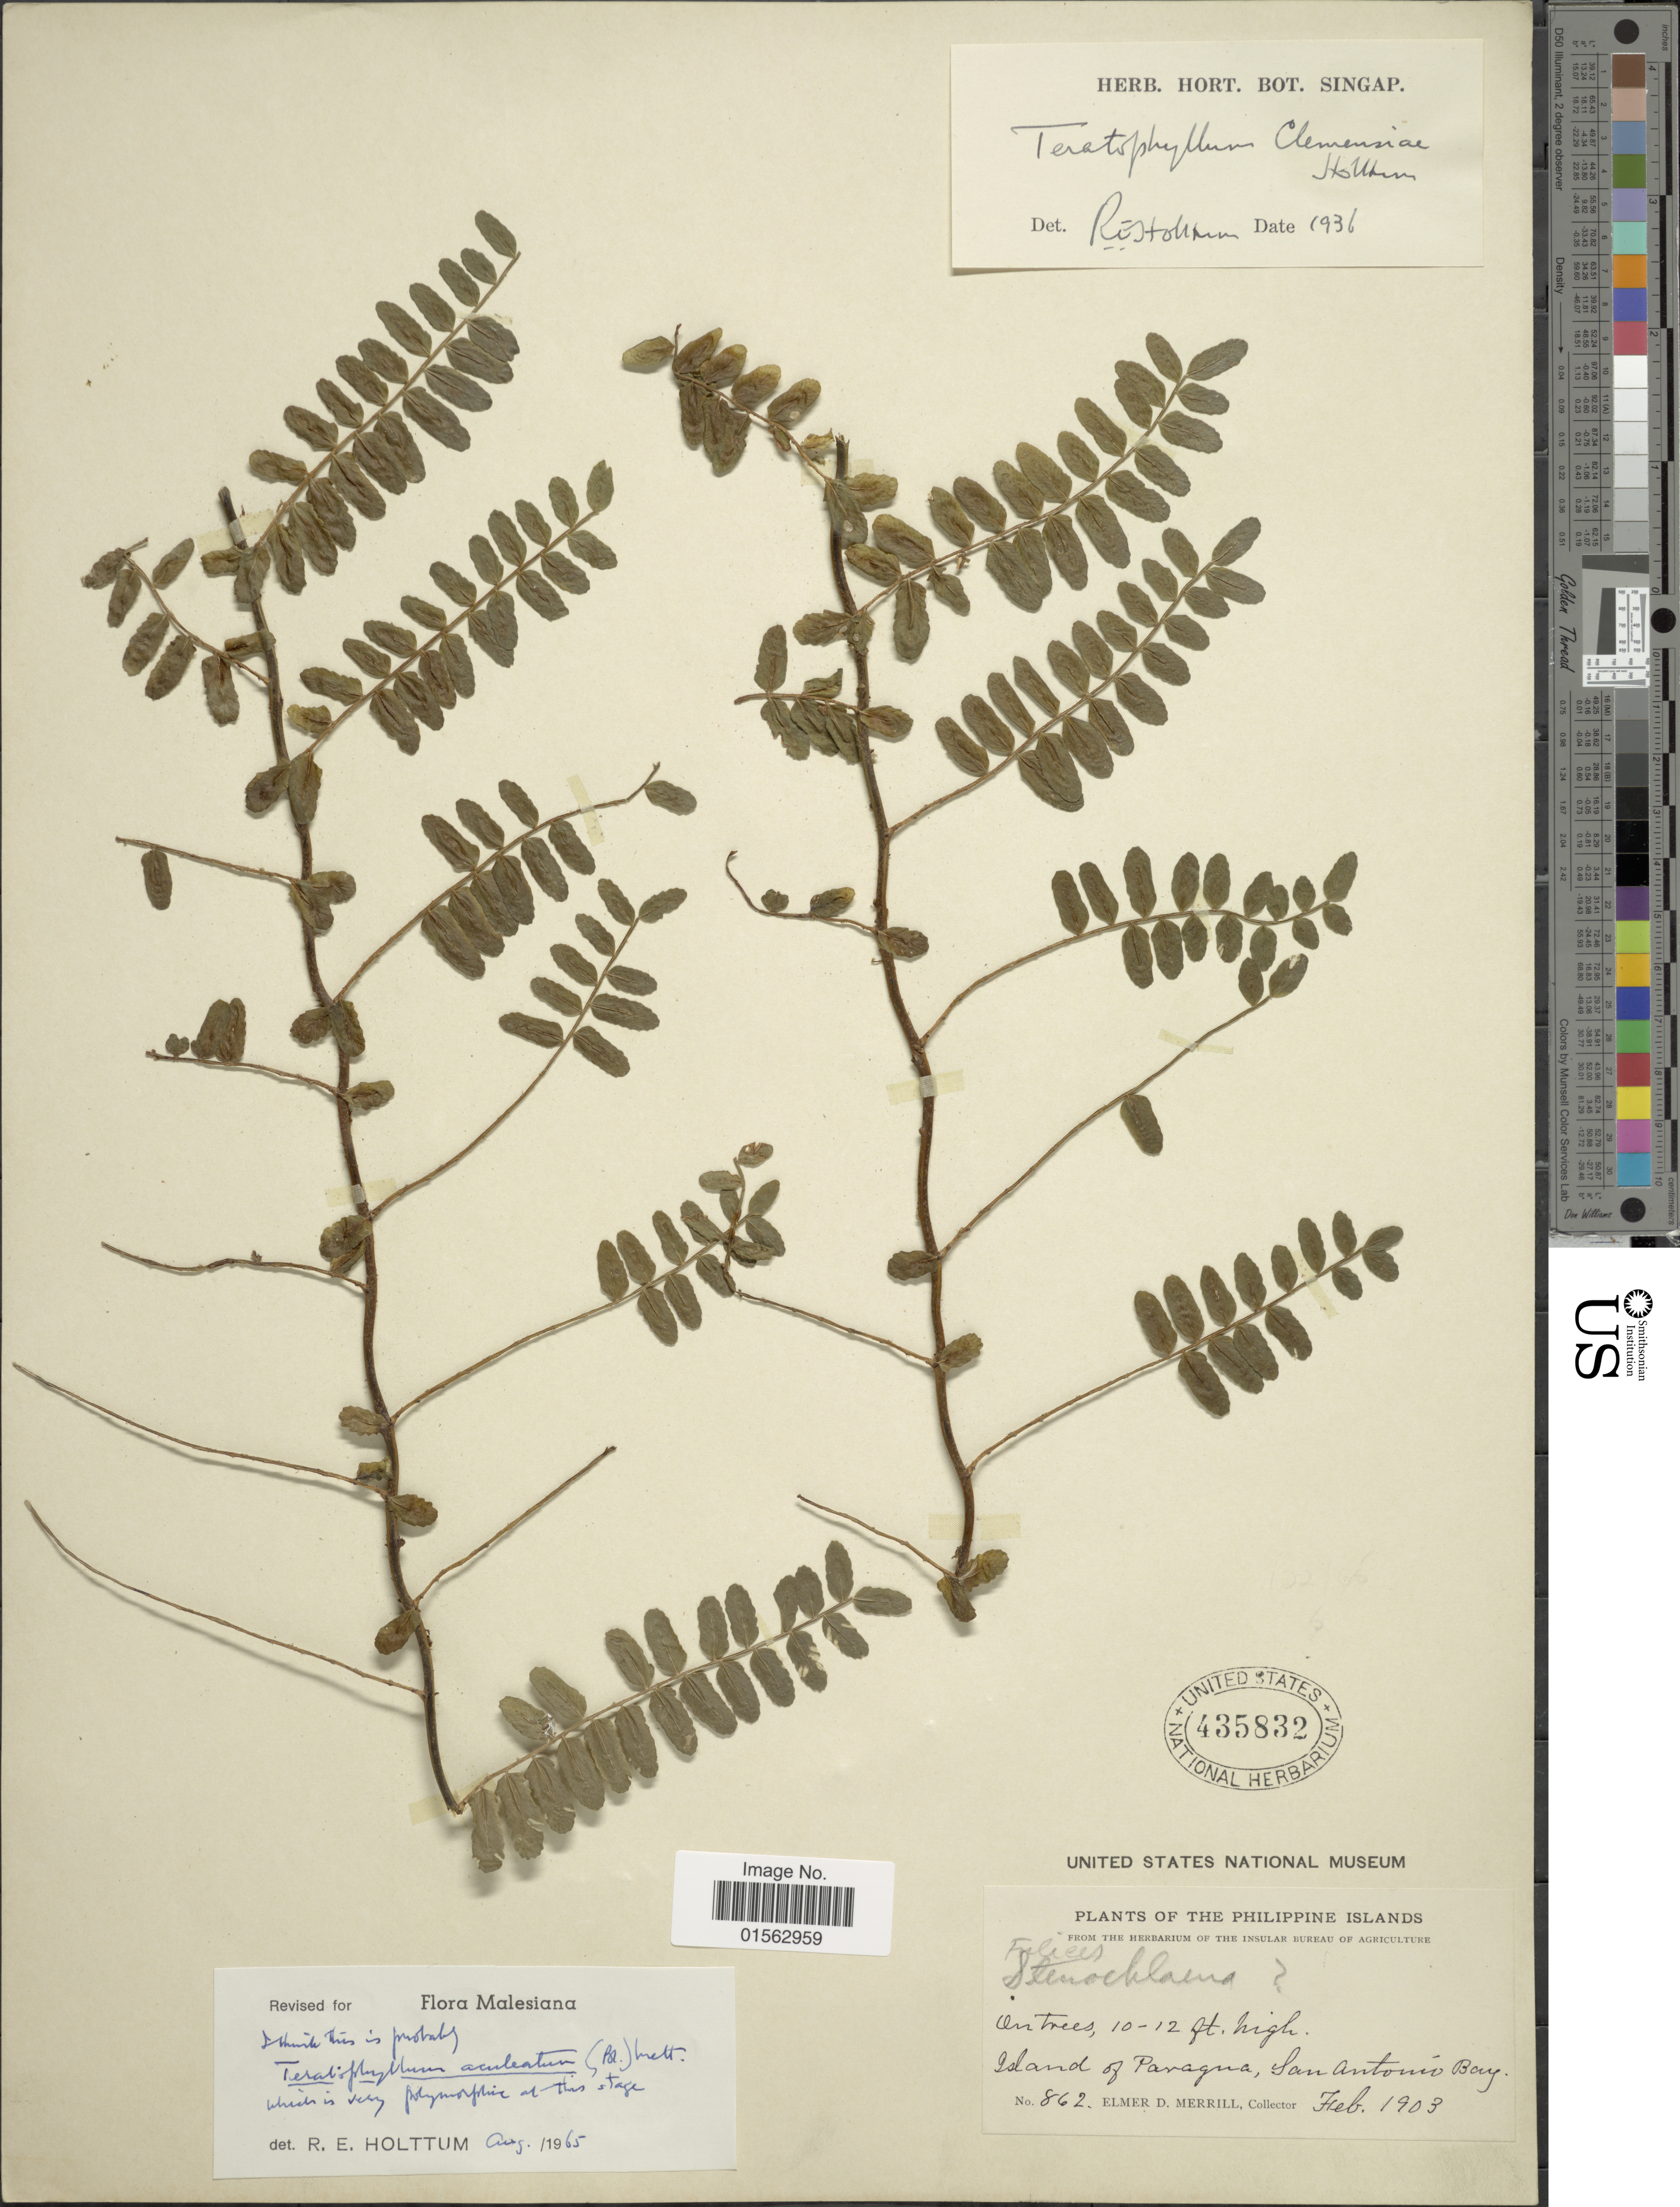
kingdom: Plantae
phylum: Tracheophyta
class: Polypodiopsida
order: Polypodiales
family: Dryopteridaceae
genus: Teratophyllum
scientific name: Teratophyllum aculeatum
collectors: E. D. Merrill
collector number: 862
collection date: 1903-02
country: Philippines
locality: Philippine Islands, Island of Paragua, San Antonio Bay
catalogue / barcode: US 435832